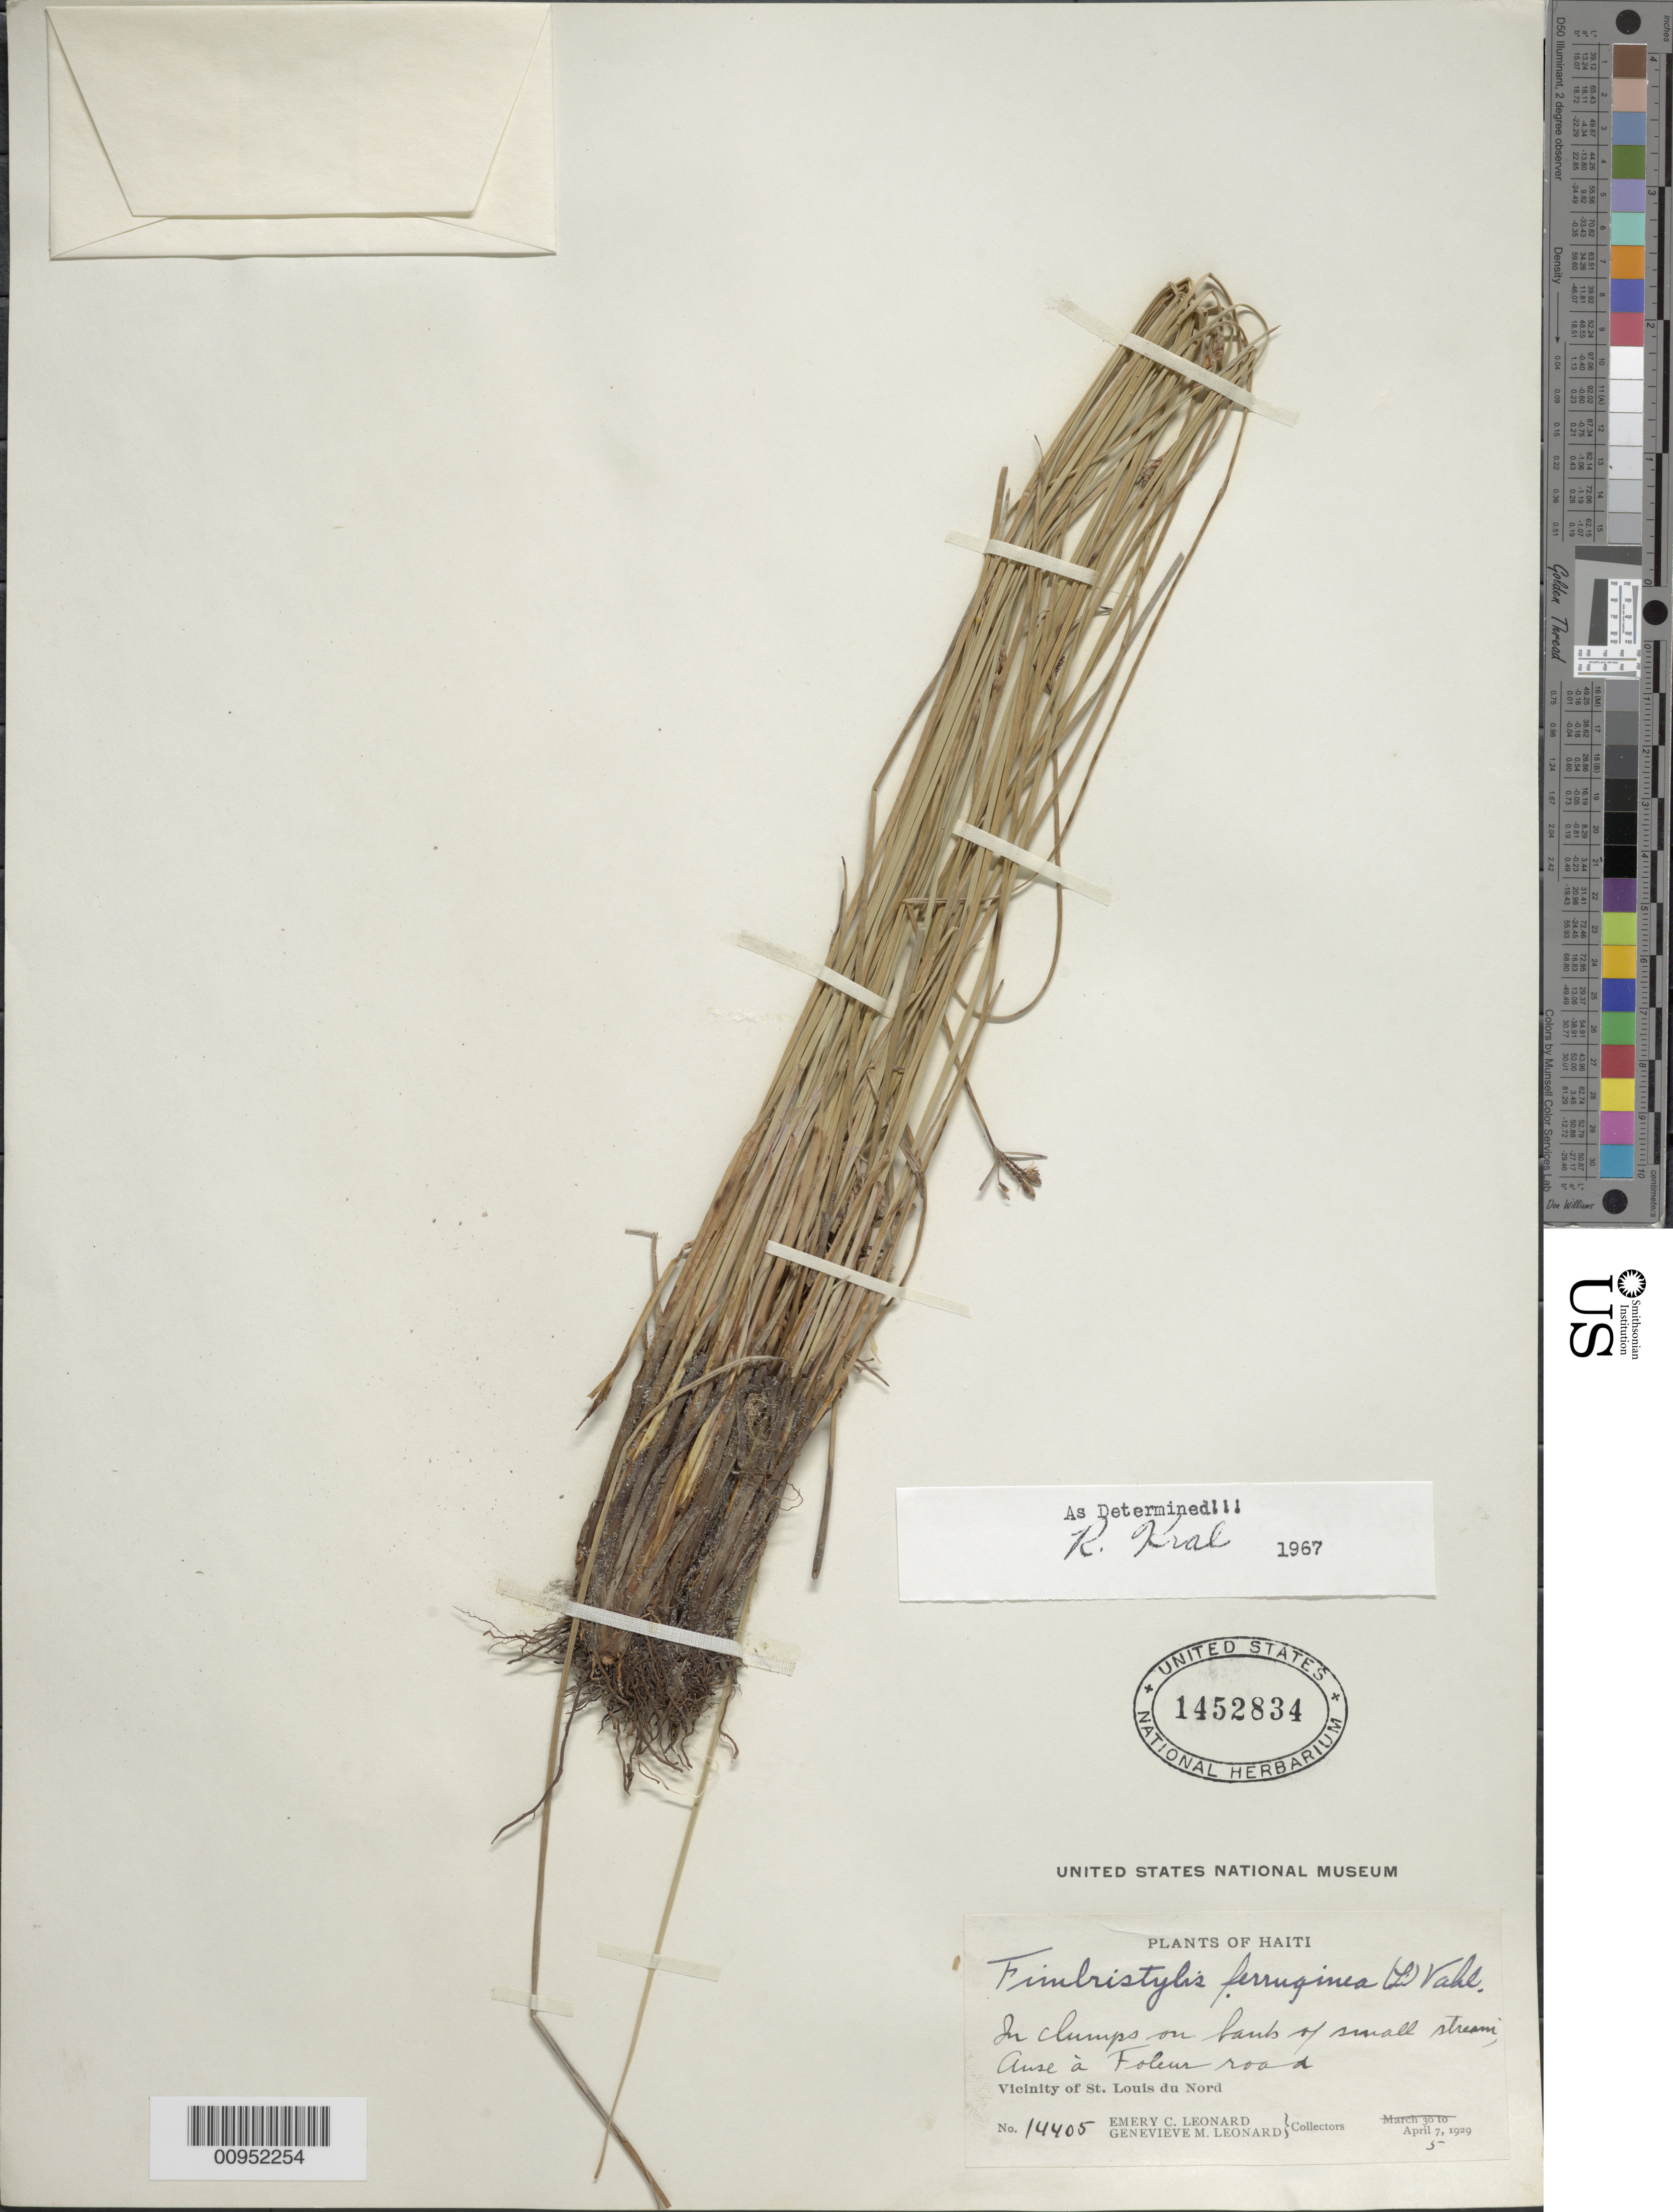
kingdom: Plantae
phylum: Tracheophyta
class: Liliopsida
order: Poales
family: Cyperaceae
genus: Fimbristylis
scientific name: Fimbristylis ferruginea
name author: (L.) Vahl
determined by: Kral, Robert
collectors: E. C. Leonard & G. M. Leonard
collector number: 14405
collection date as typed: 05 Apr 1929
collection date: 1929-04-05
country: Haiti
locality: Vicinity of St. Louis de Nord, banks of small stream, Anse à Foleur road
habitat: On banks of small stream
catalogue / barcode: US 1452834